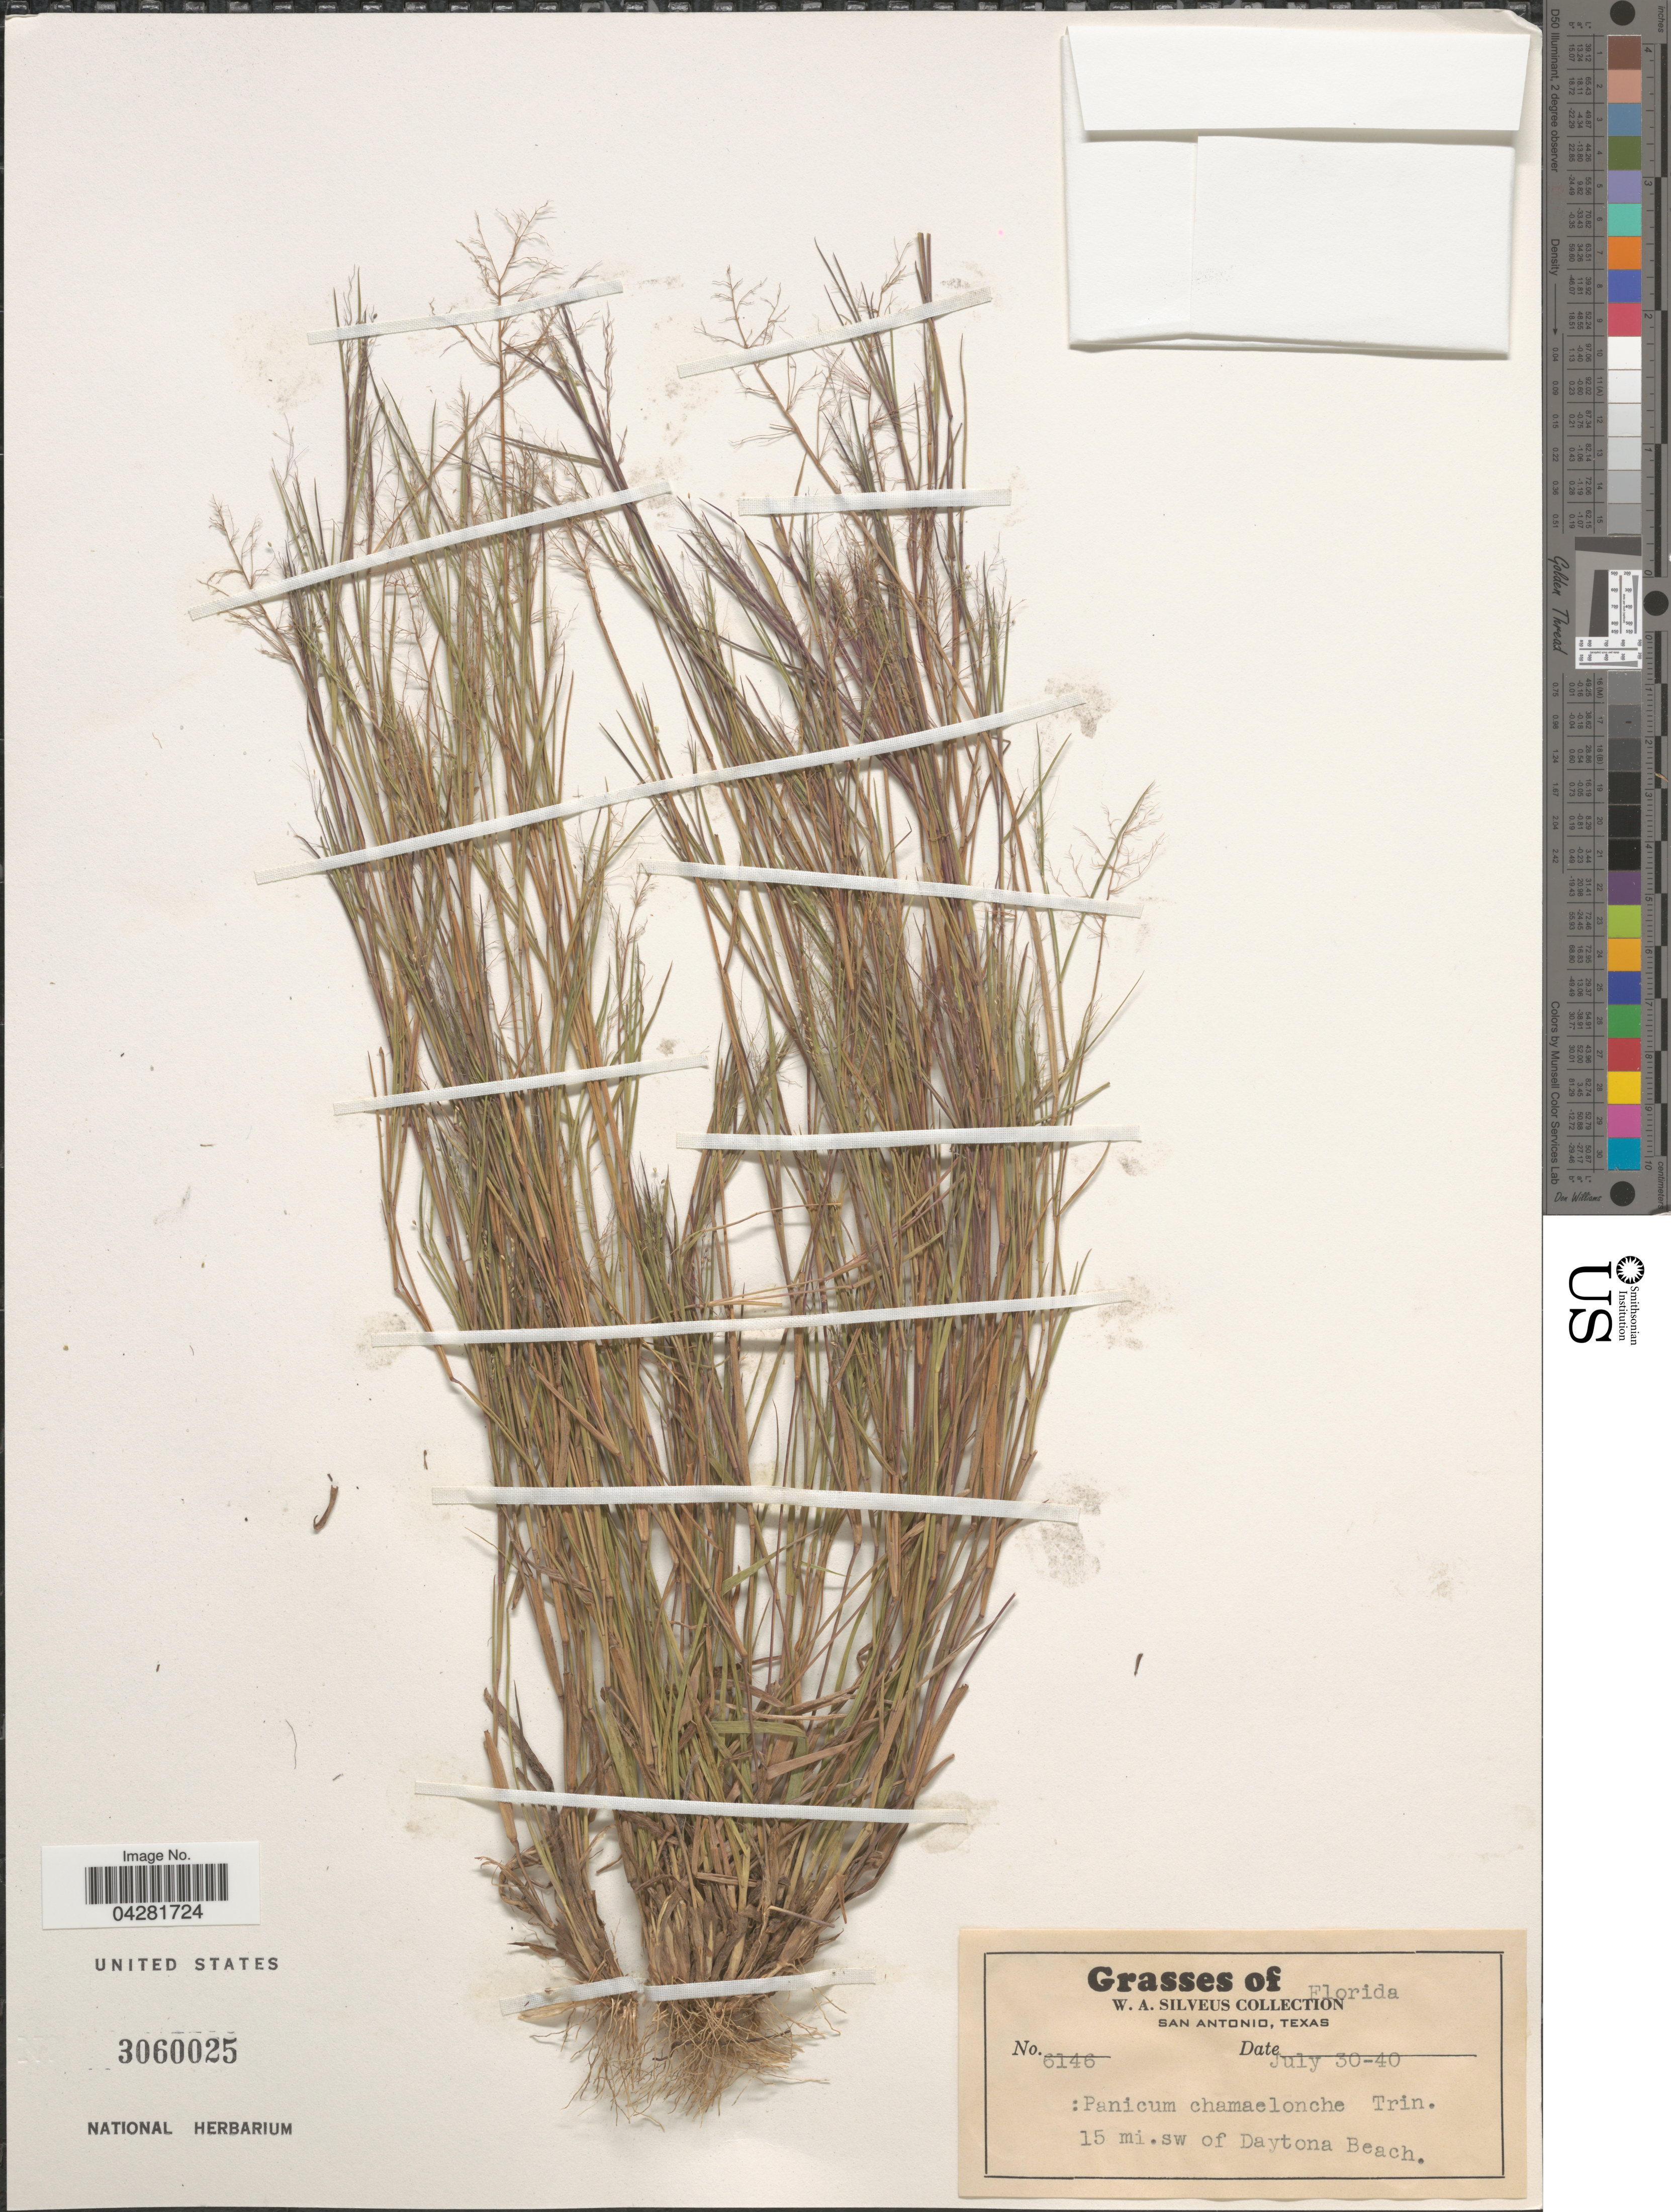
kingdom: Plantae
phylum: Tracheophyta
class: Liliopsida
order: Poales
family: Poaceae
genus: Dichanthelium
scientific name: Dichanthelium ensifolium var. ensifolium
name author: (Baldwin ex Elliot) Gould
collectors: W. Silveus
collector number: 6146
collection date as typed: Transcribed d/m/y: 30/7/40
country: United States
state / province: Florida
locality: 15 mi.sw of Daytona Beach.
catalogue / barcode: US 3060025